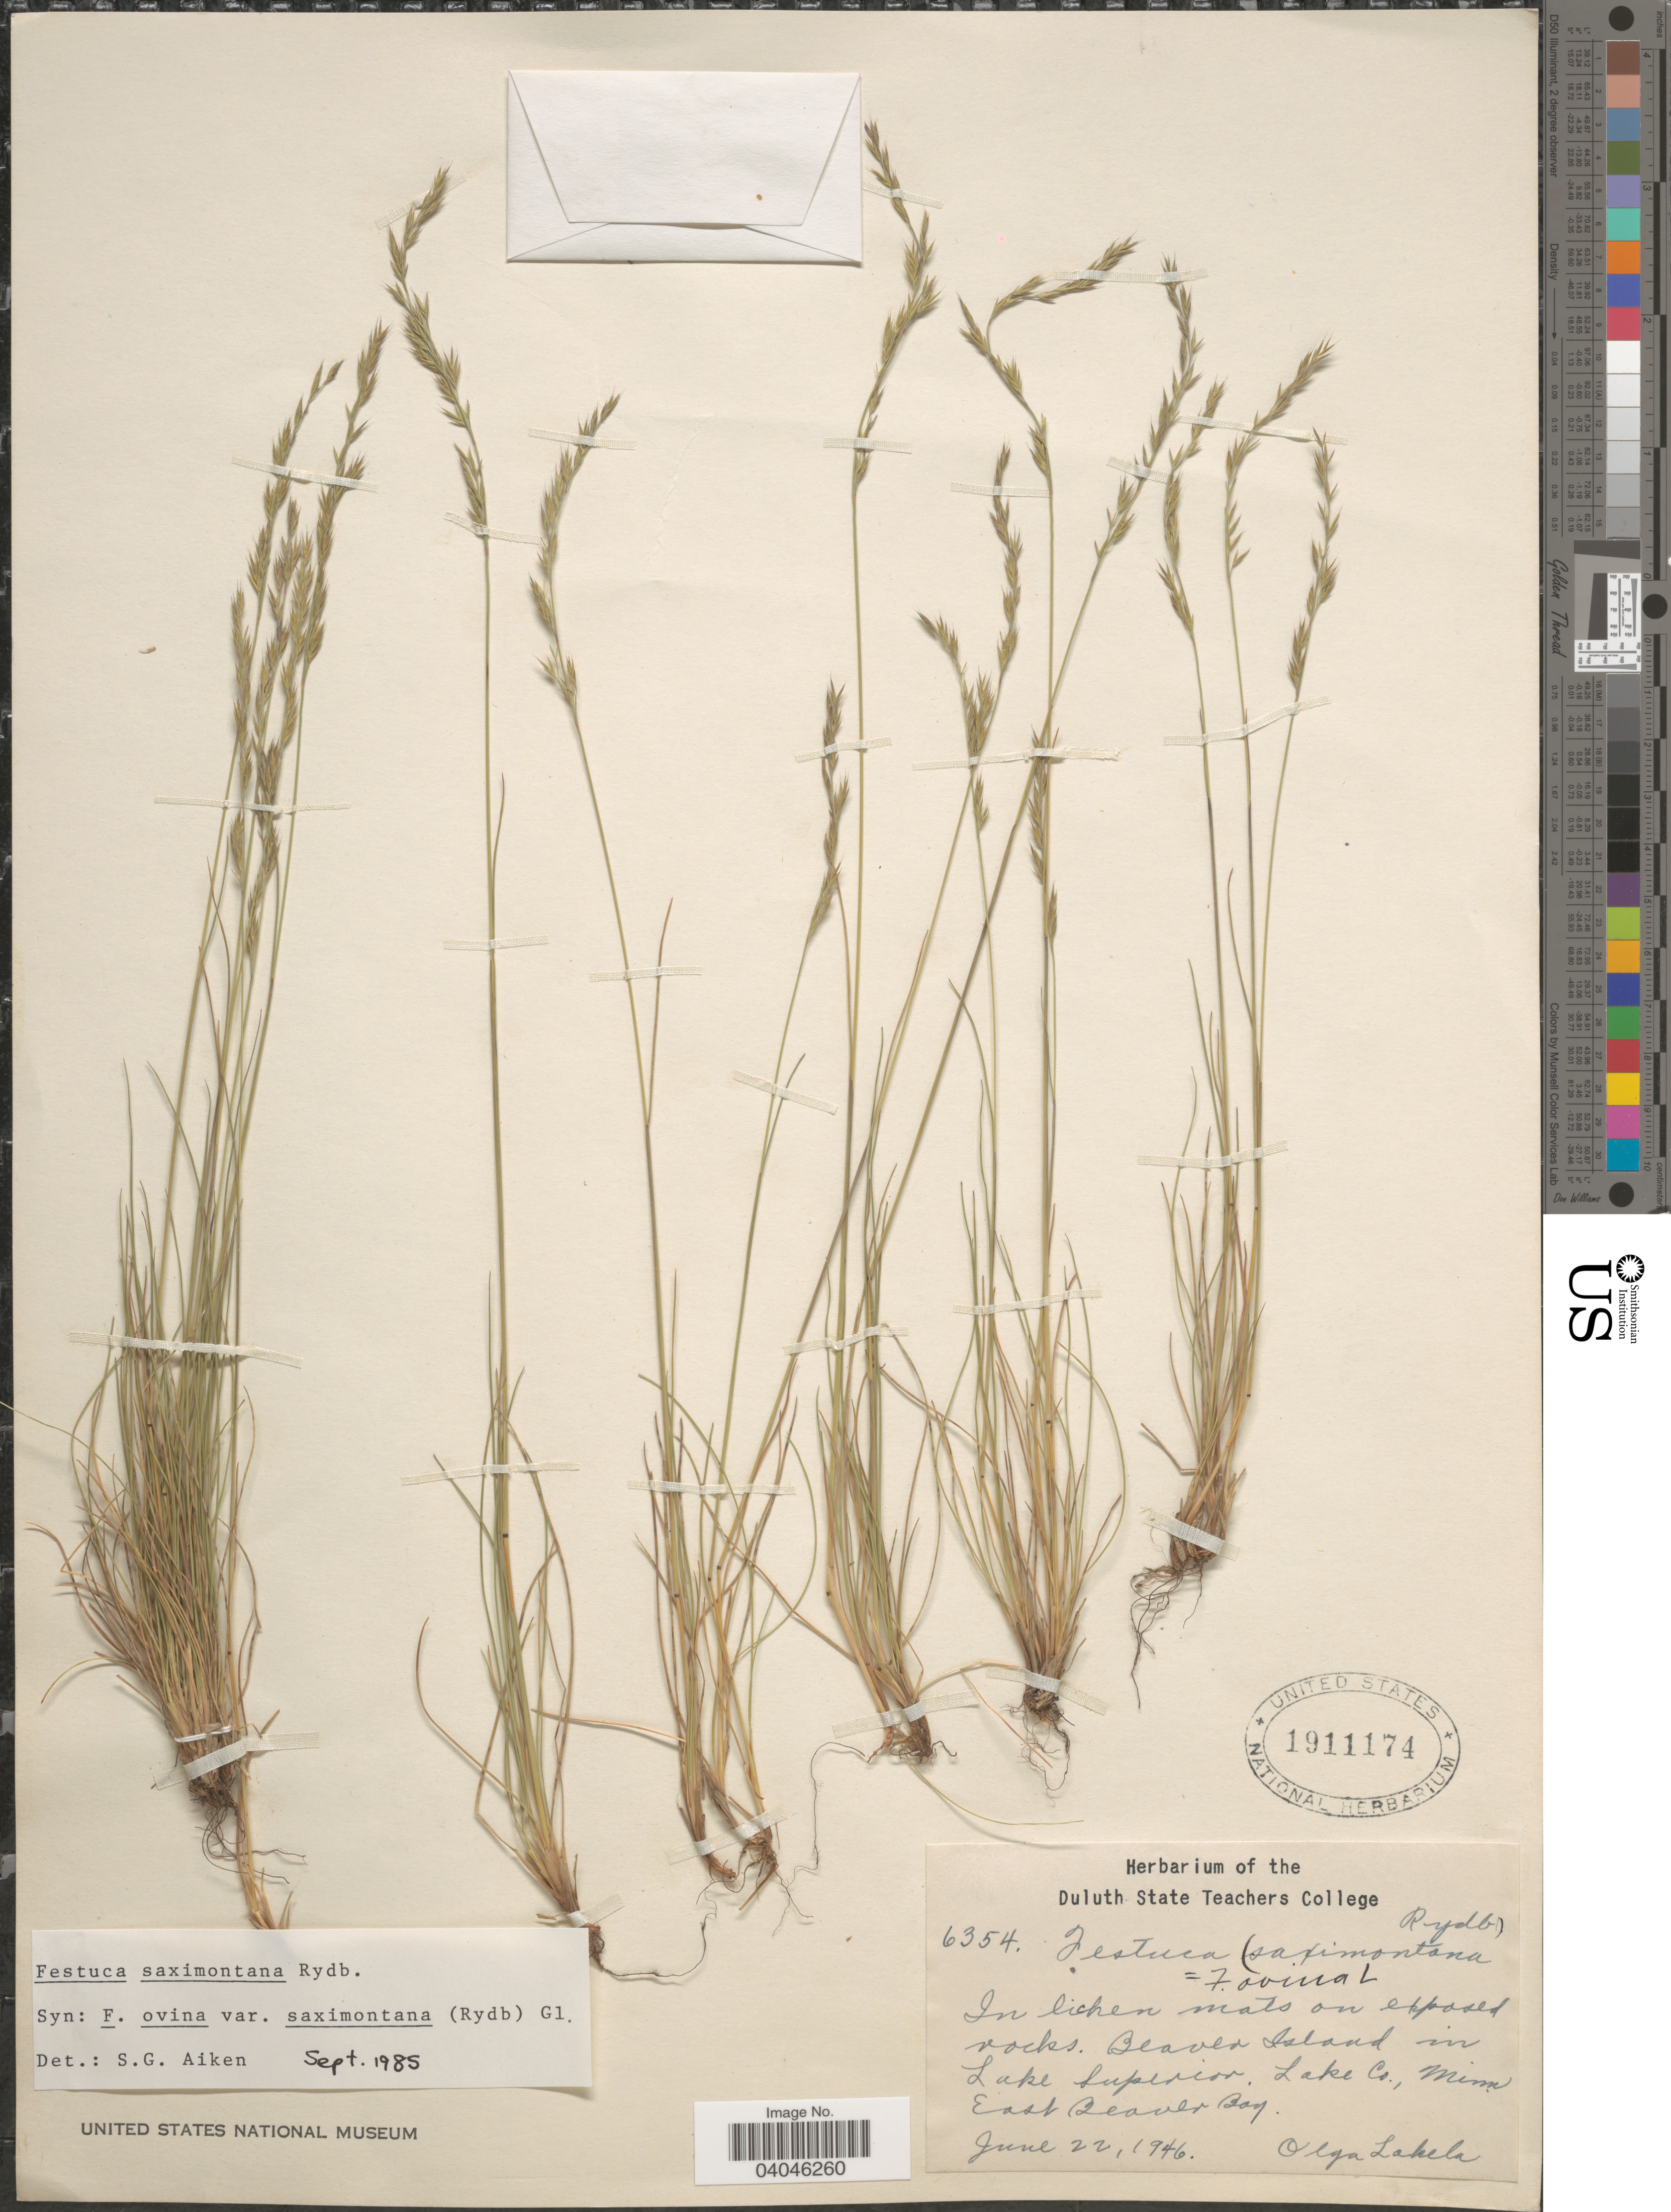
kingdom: Plantae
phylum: Tracheophyta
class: Liliopsida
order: Poales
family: Poaceae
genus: Festuca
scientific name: Festuca saximontana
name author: Rydb.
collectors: O. K. Lakela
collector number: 6354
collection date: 1946-06-22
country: United States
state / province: Minnesota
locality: Beaver Island in Lake Superior. Lake Co. East Beaver Bay.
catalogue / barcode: US 1911174